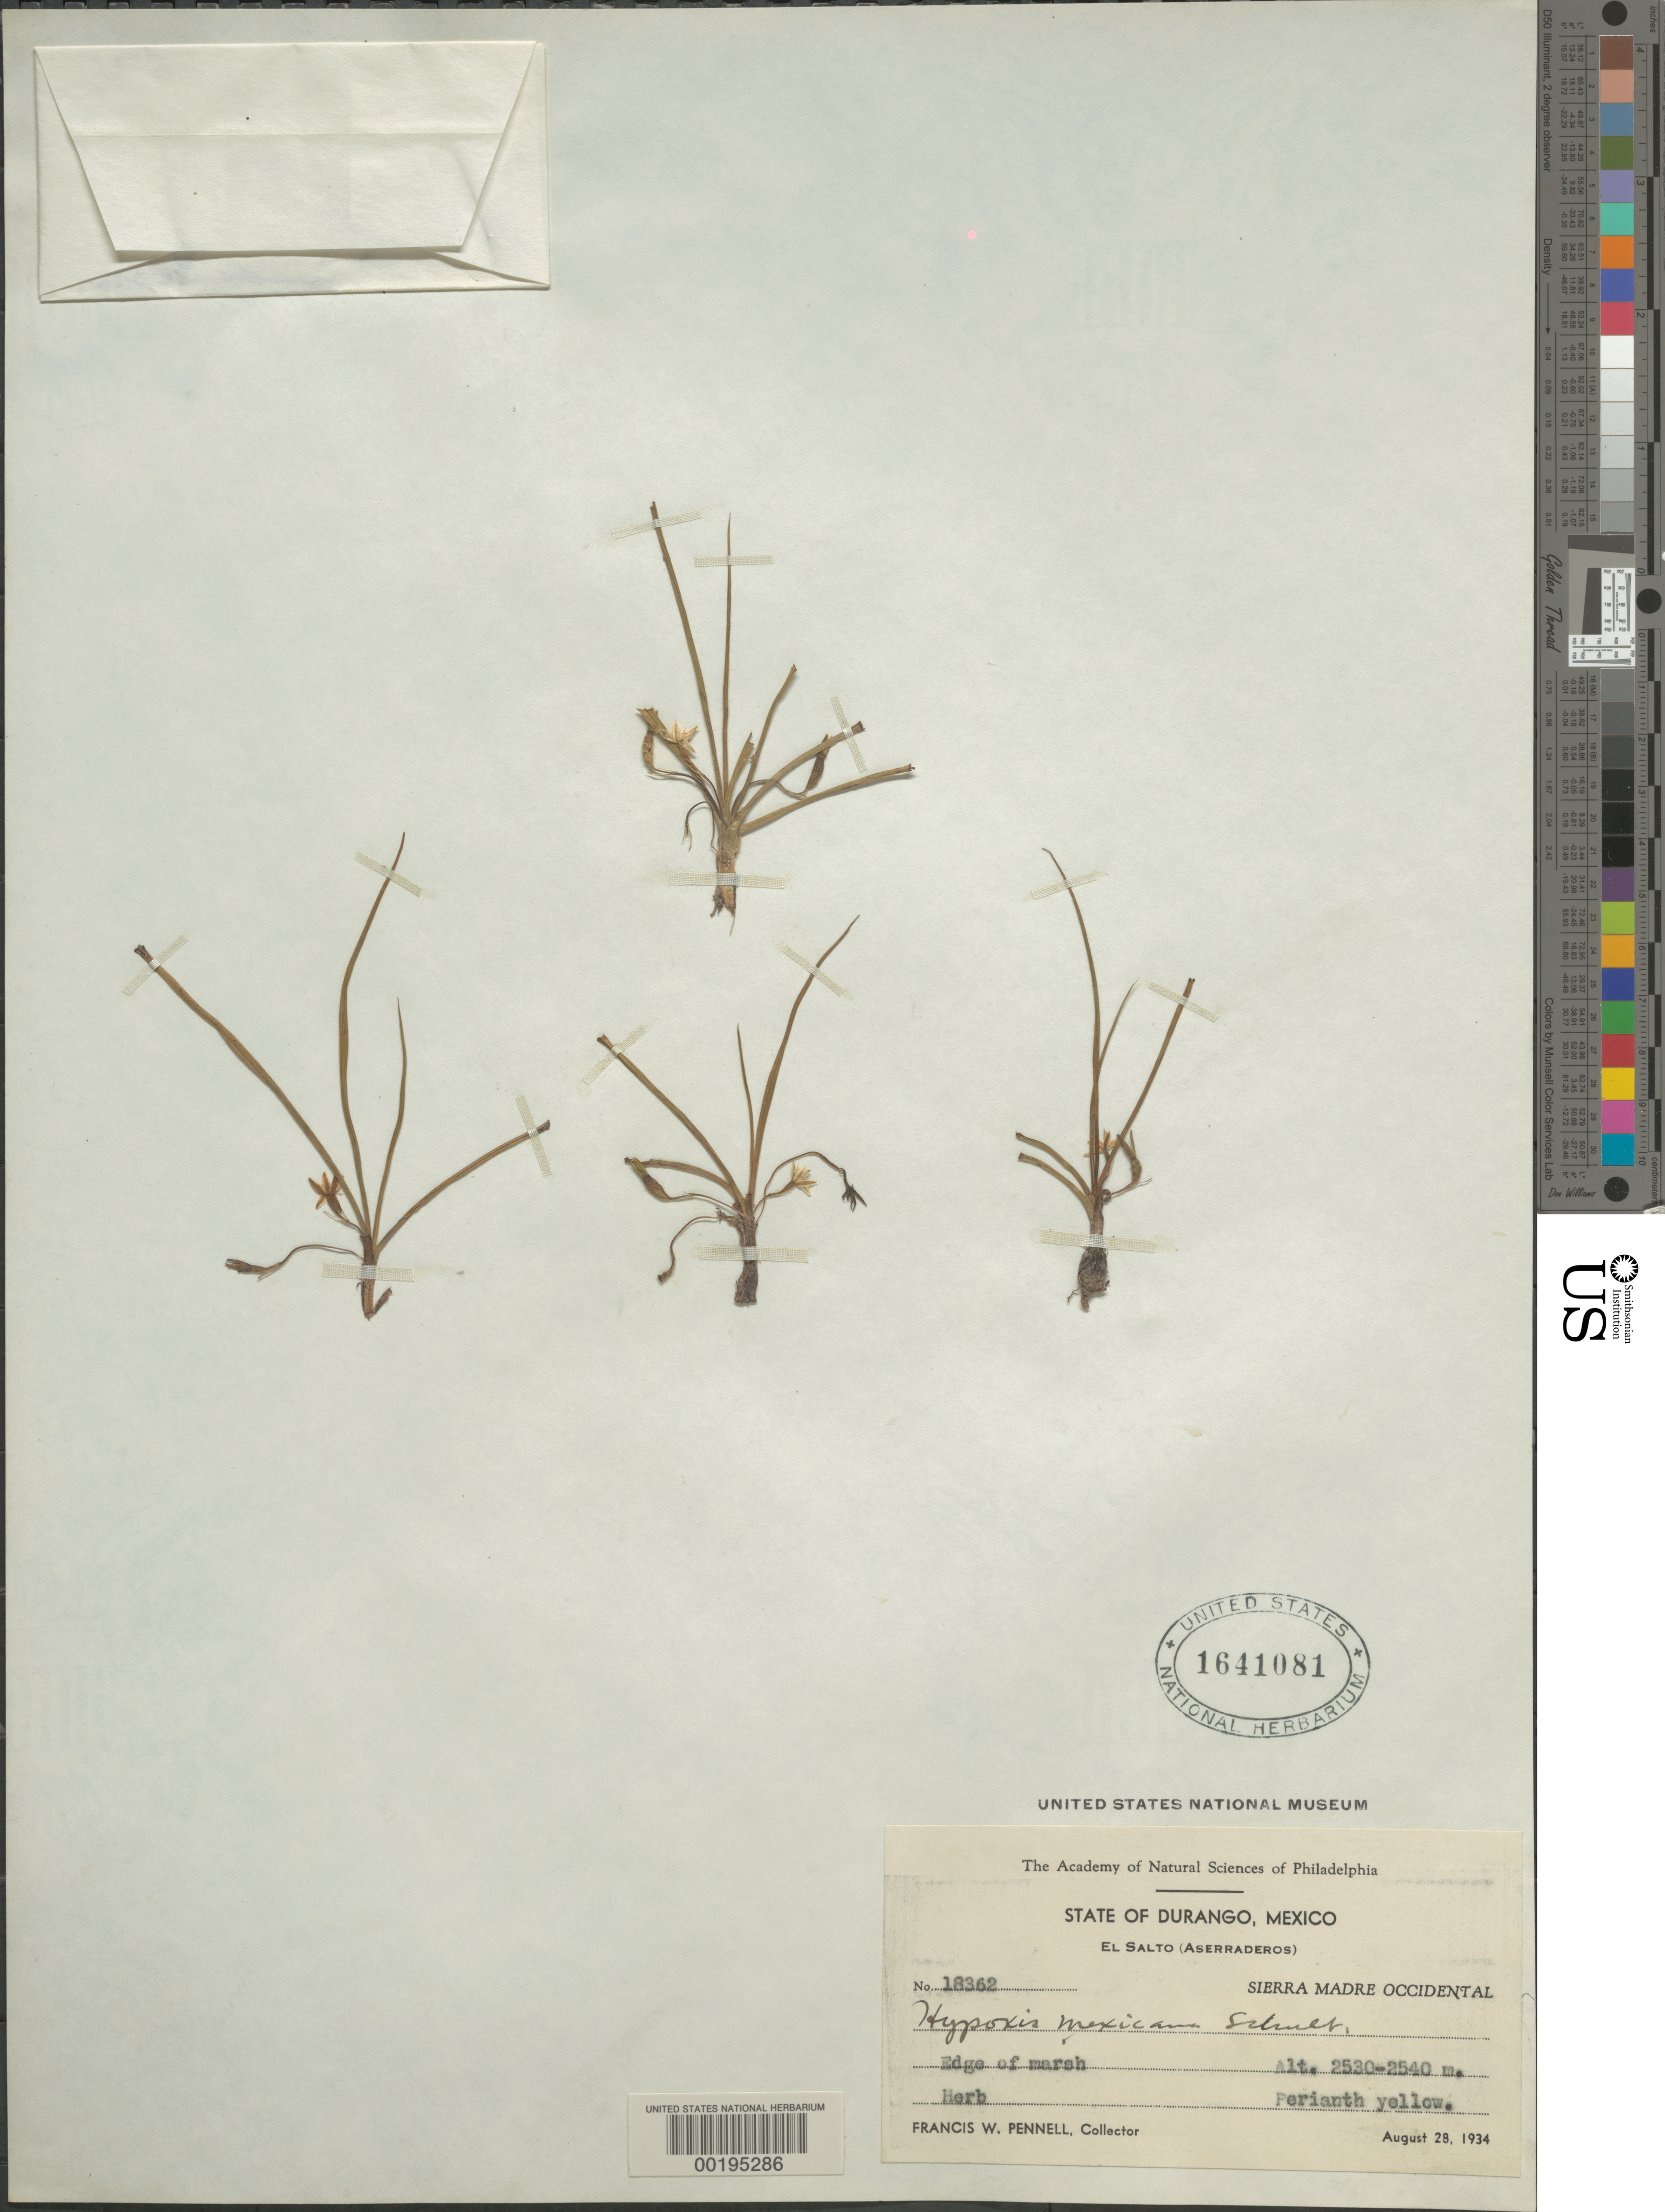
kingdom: Plantae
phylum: Tracheophyta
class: Liliopsida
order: Asparagales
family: Hypoxidaceae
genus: Hypoxis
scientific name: Hypoxis humilis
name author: Tharp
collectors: F. W. Pennell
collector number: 18362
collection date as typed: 28 Aug 1934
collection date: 1934-08-28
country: Mexico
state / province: Durango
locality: Sierra Madre occidental, El Salto (aserraderos)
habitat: Edge of marsh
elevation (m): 2530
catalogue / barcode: US 1641081